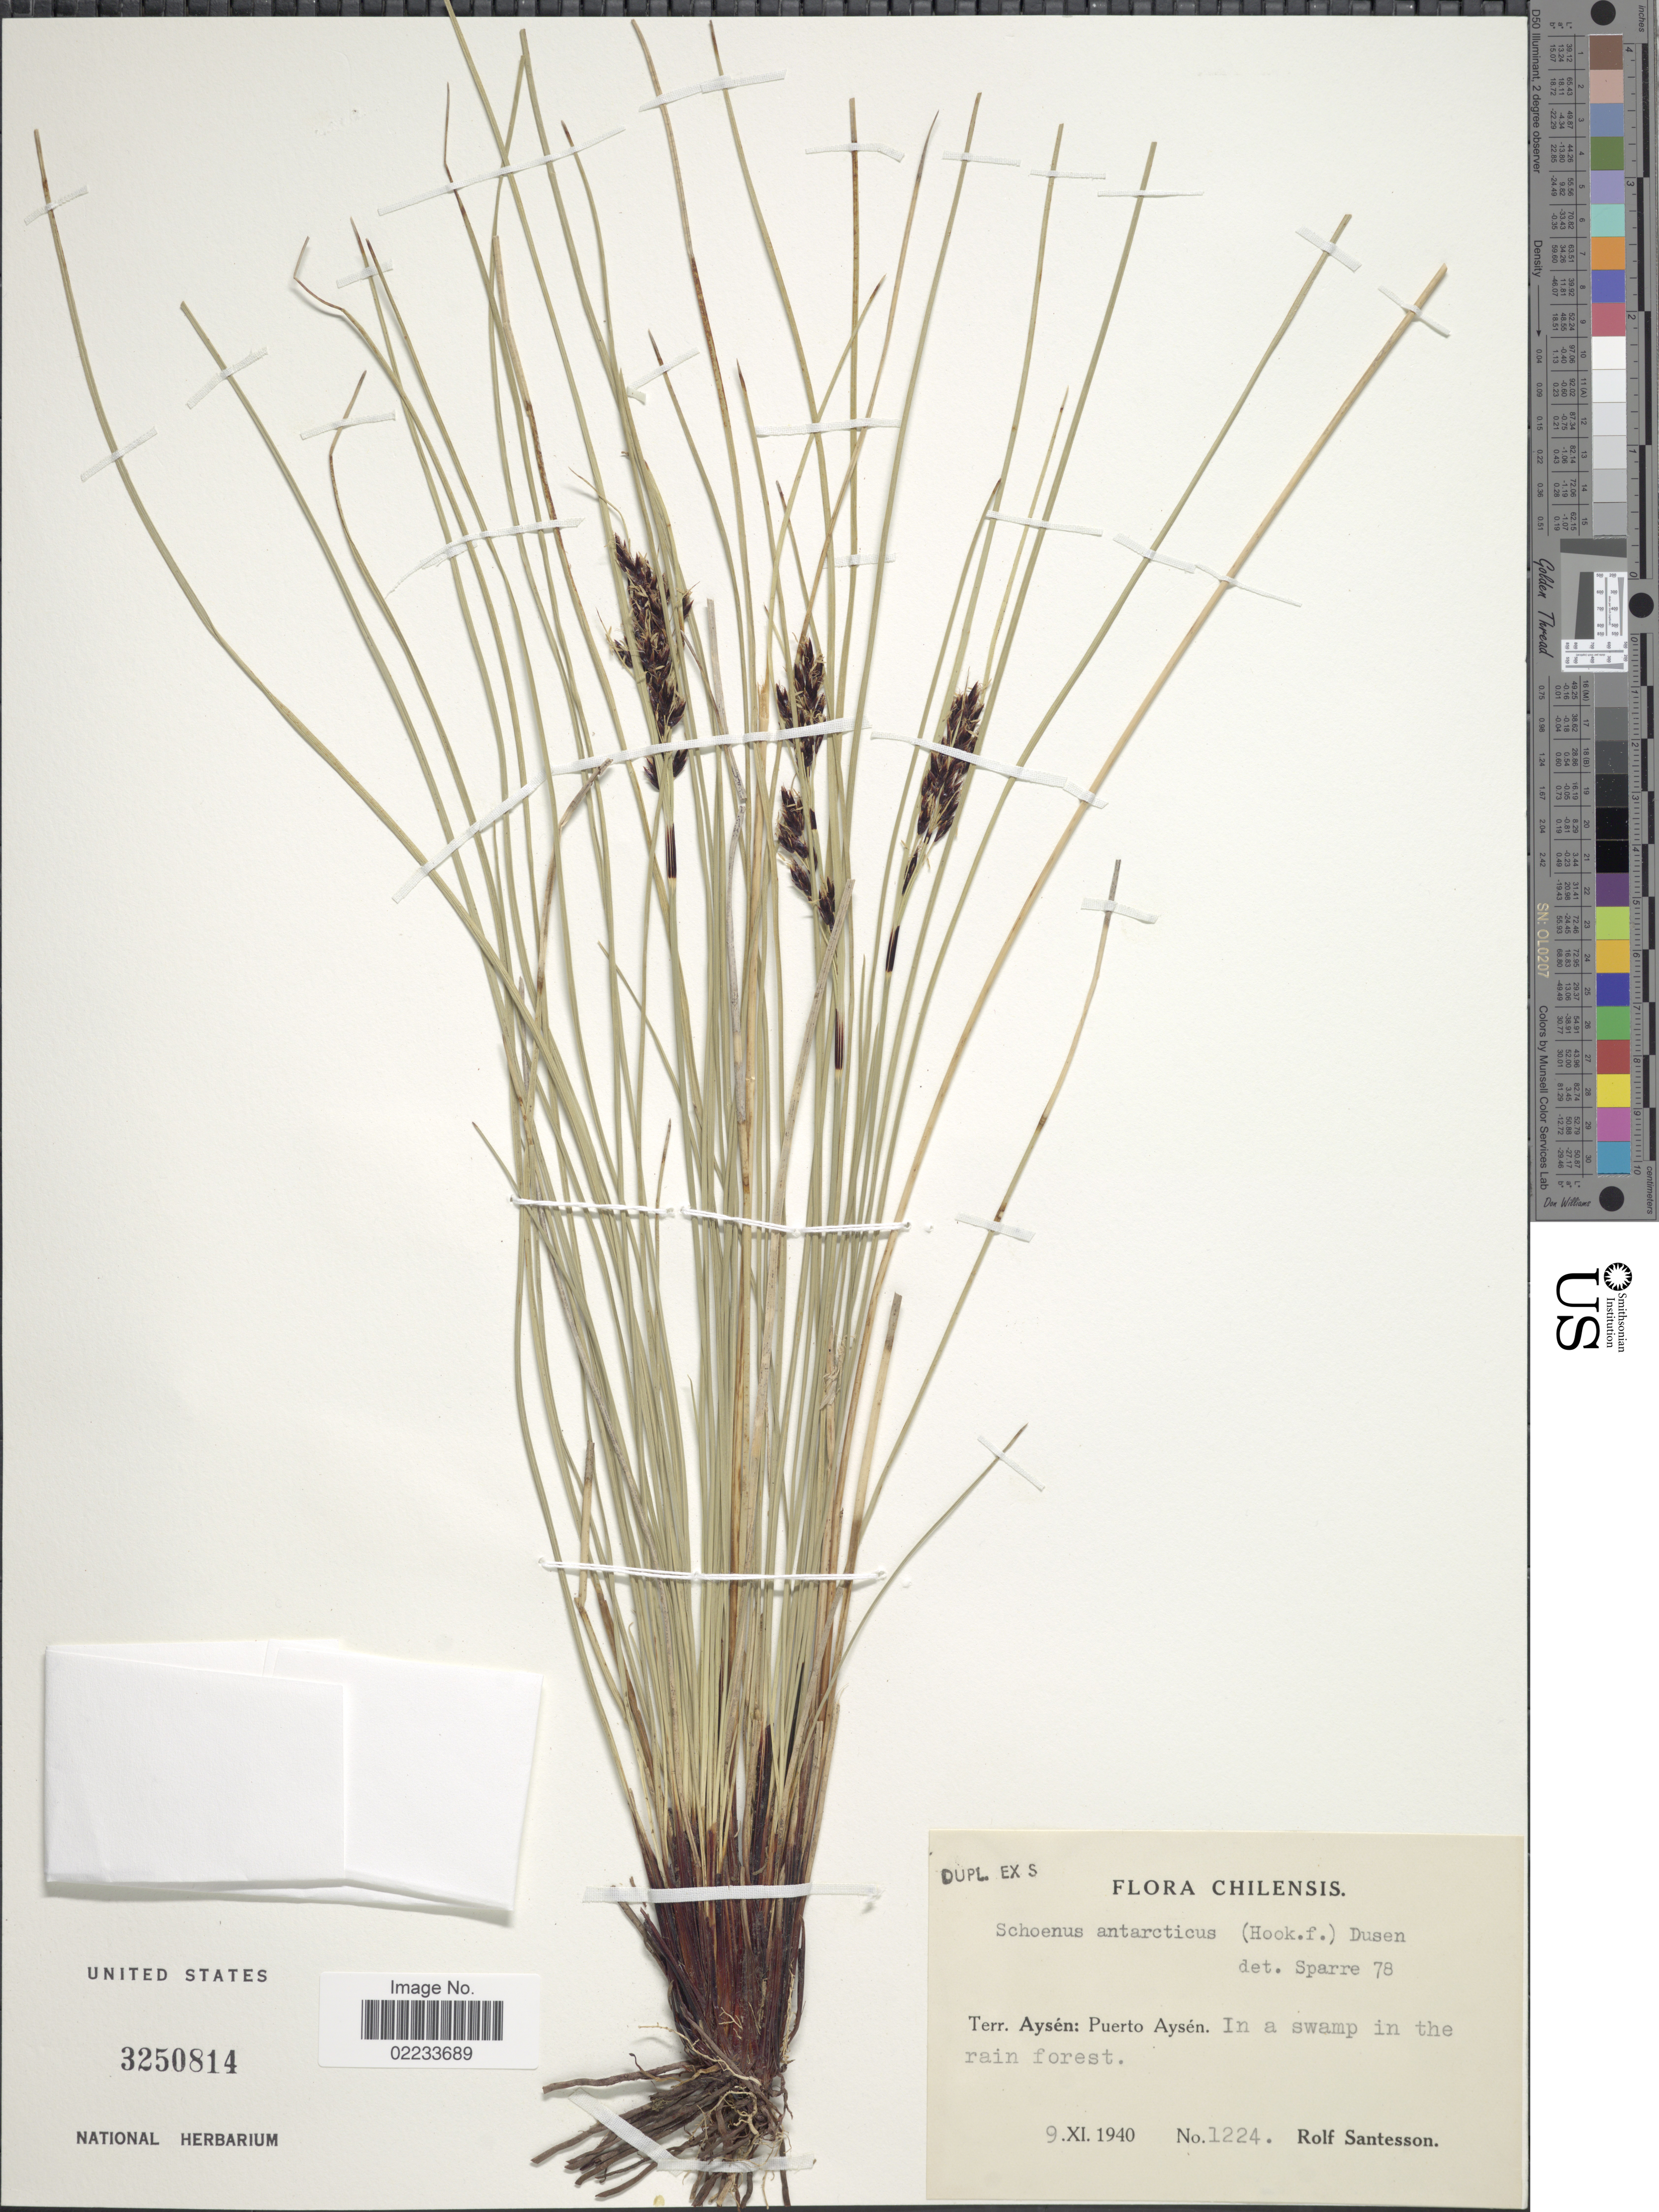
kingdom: Plantae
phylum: Tracheophyta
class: Liliopsida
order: Poales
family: Cyperaceae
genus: Schoenus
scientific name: Schoenus antarcticus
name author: (Hook. f.) Dusén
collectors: R. Santesson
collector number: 1224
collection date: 1940-11-09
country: Chile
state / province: Aisén (XI)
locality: Terr. Aysén: Puerto Aysén. In a swamp in the rain forest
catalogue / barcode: US 3250814